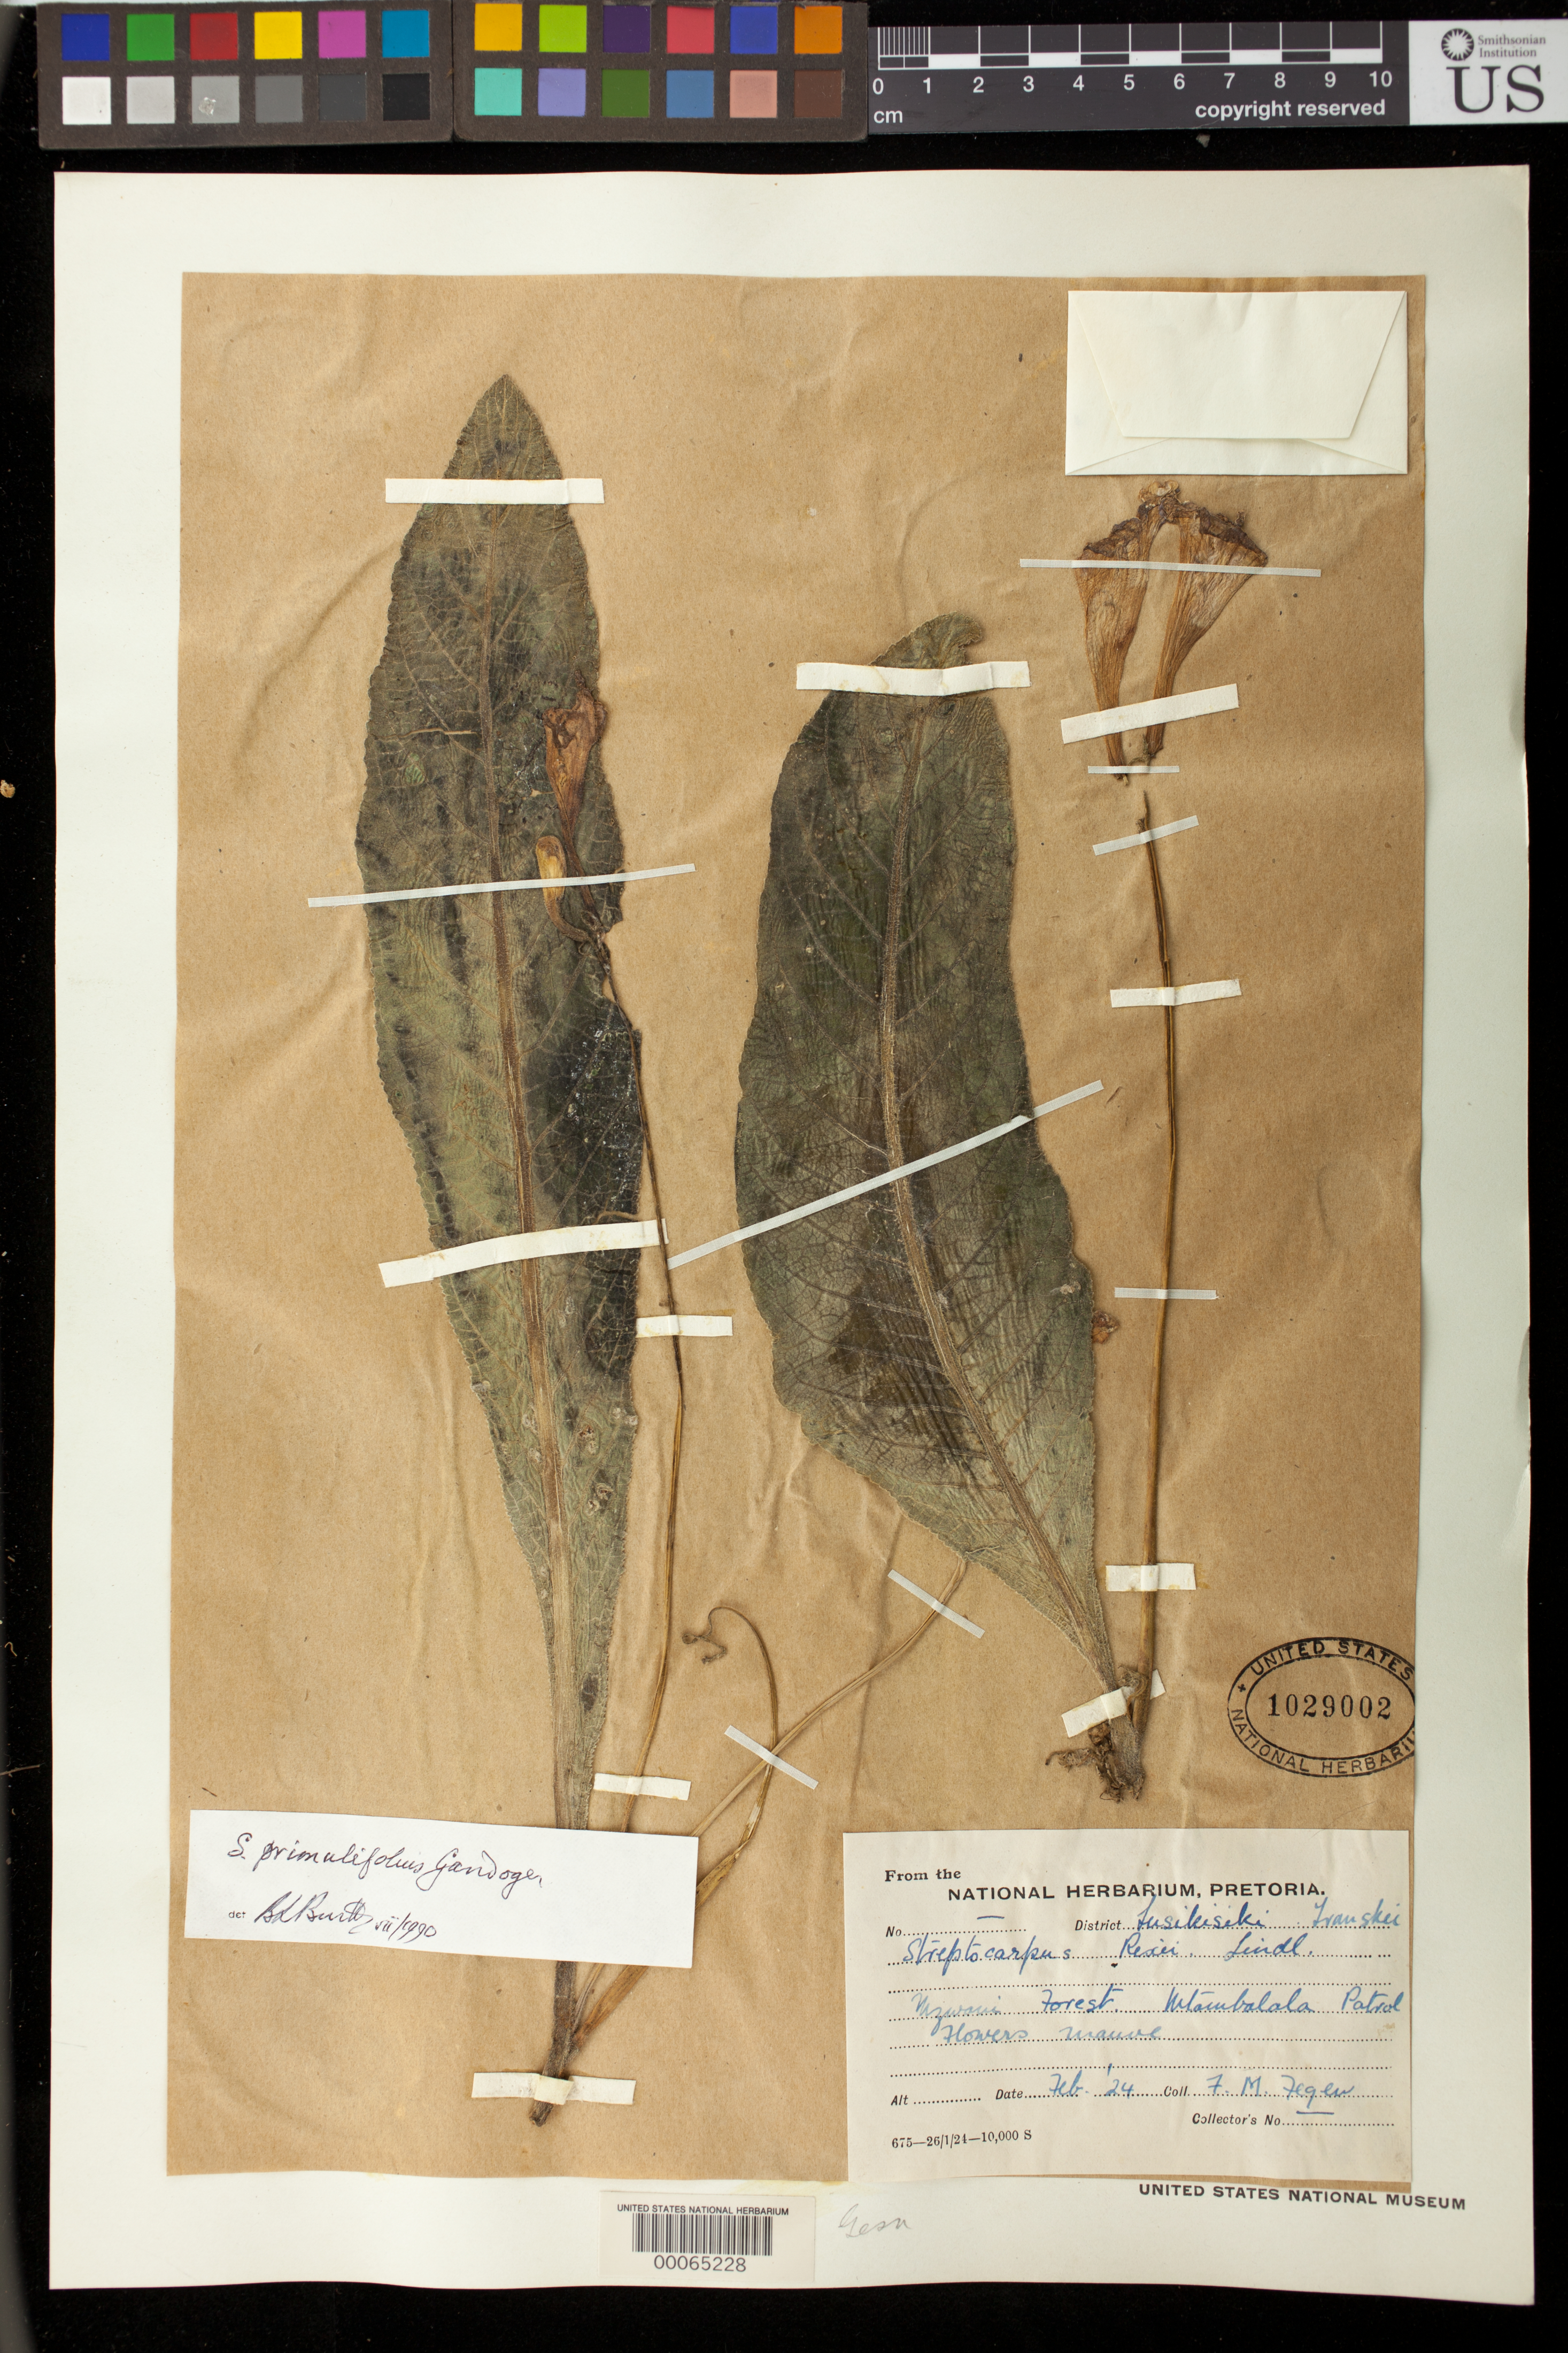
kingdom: Plantae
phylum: Tracheophyta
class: Magnoliopsida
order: Lamiales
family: Gesneriaceae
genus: Streptocarpus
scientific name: Streptocarpus primulifolius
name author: Gand.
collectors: F. Fegen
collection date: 1924-02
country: South Africa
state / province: Eastern Cape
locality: Mzwani Forest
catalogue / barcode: US 1029002